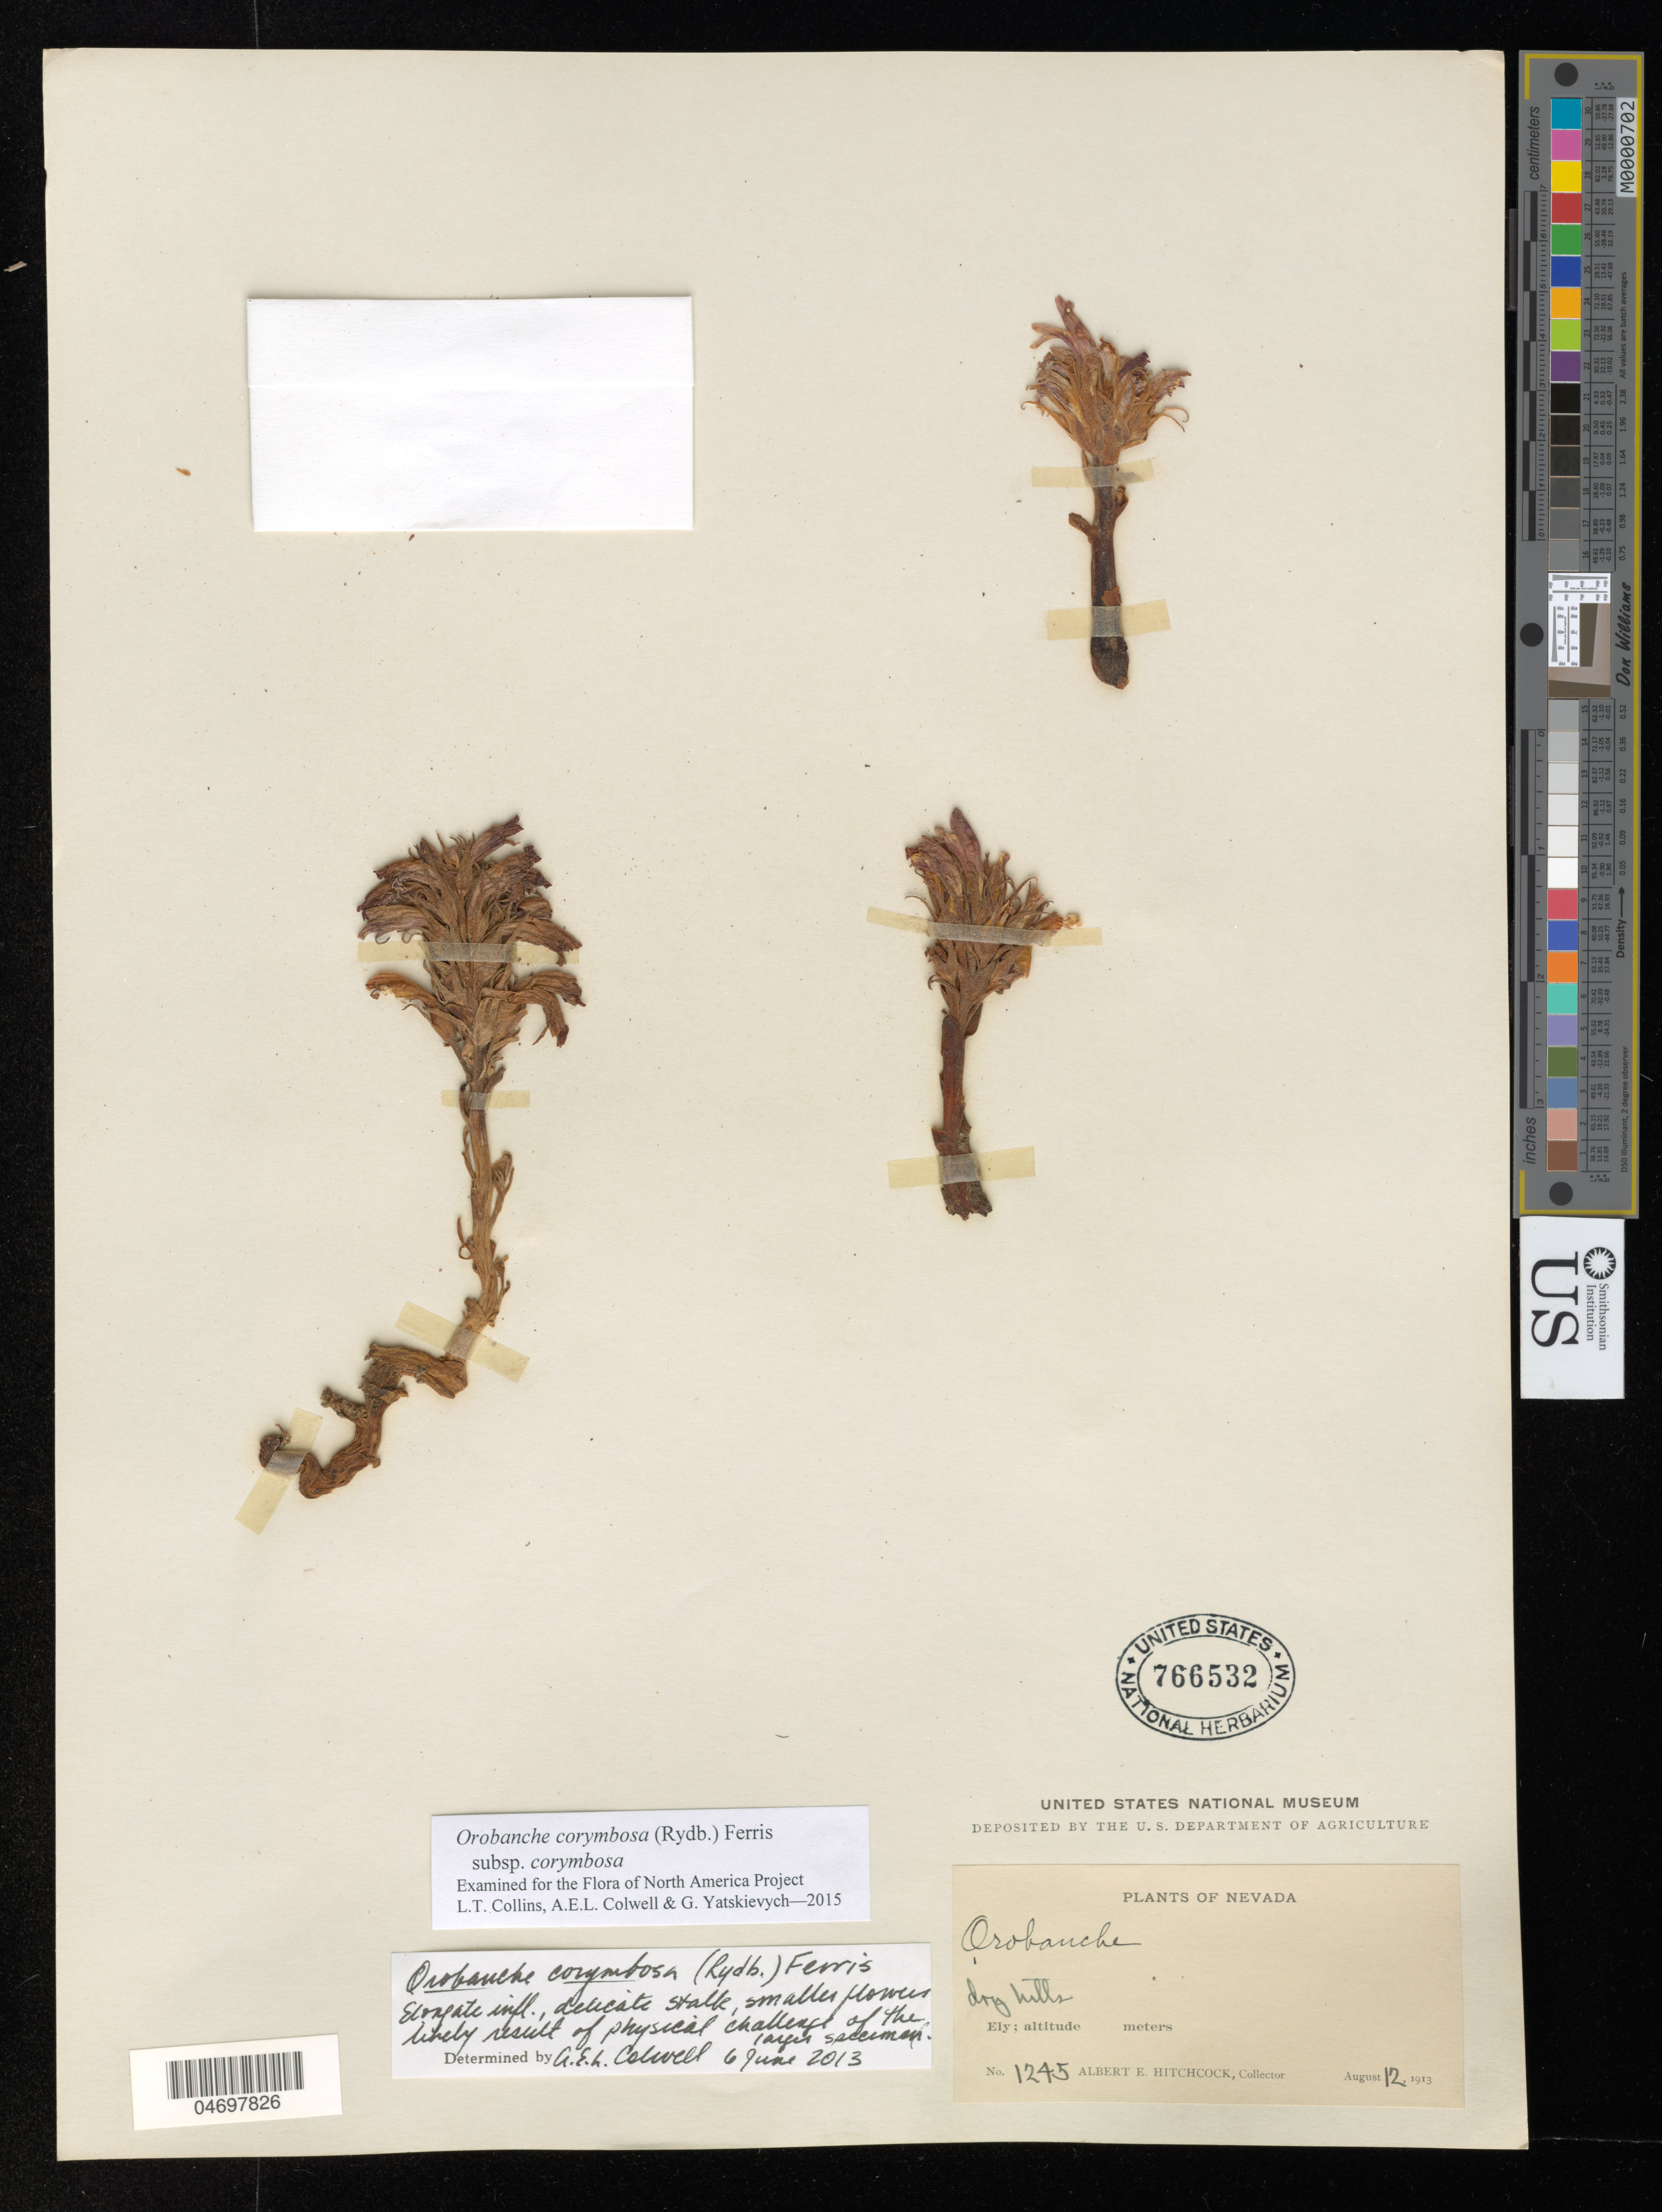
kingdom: Plantae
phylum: Tracheophyta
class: Magnoliopsida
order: Lamiales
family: Orobanchaceae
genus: Orobanche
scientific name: Orobanche corymbosa subsp. corymbosa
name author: (Rydb.) Ferris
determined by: Collins, L. T.; Colwell, A. E.; Yatskievych, G. A.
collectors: A. Hitchcock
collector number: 1245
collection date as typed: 12 Aug 1913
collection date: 1913-08-12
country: United States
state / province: Nevada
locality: Ely.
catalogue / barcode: US 766532